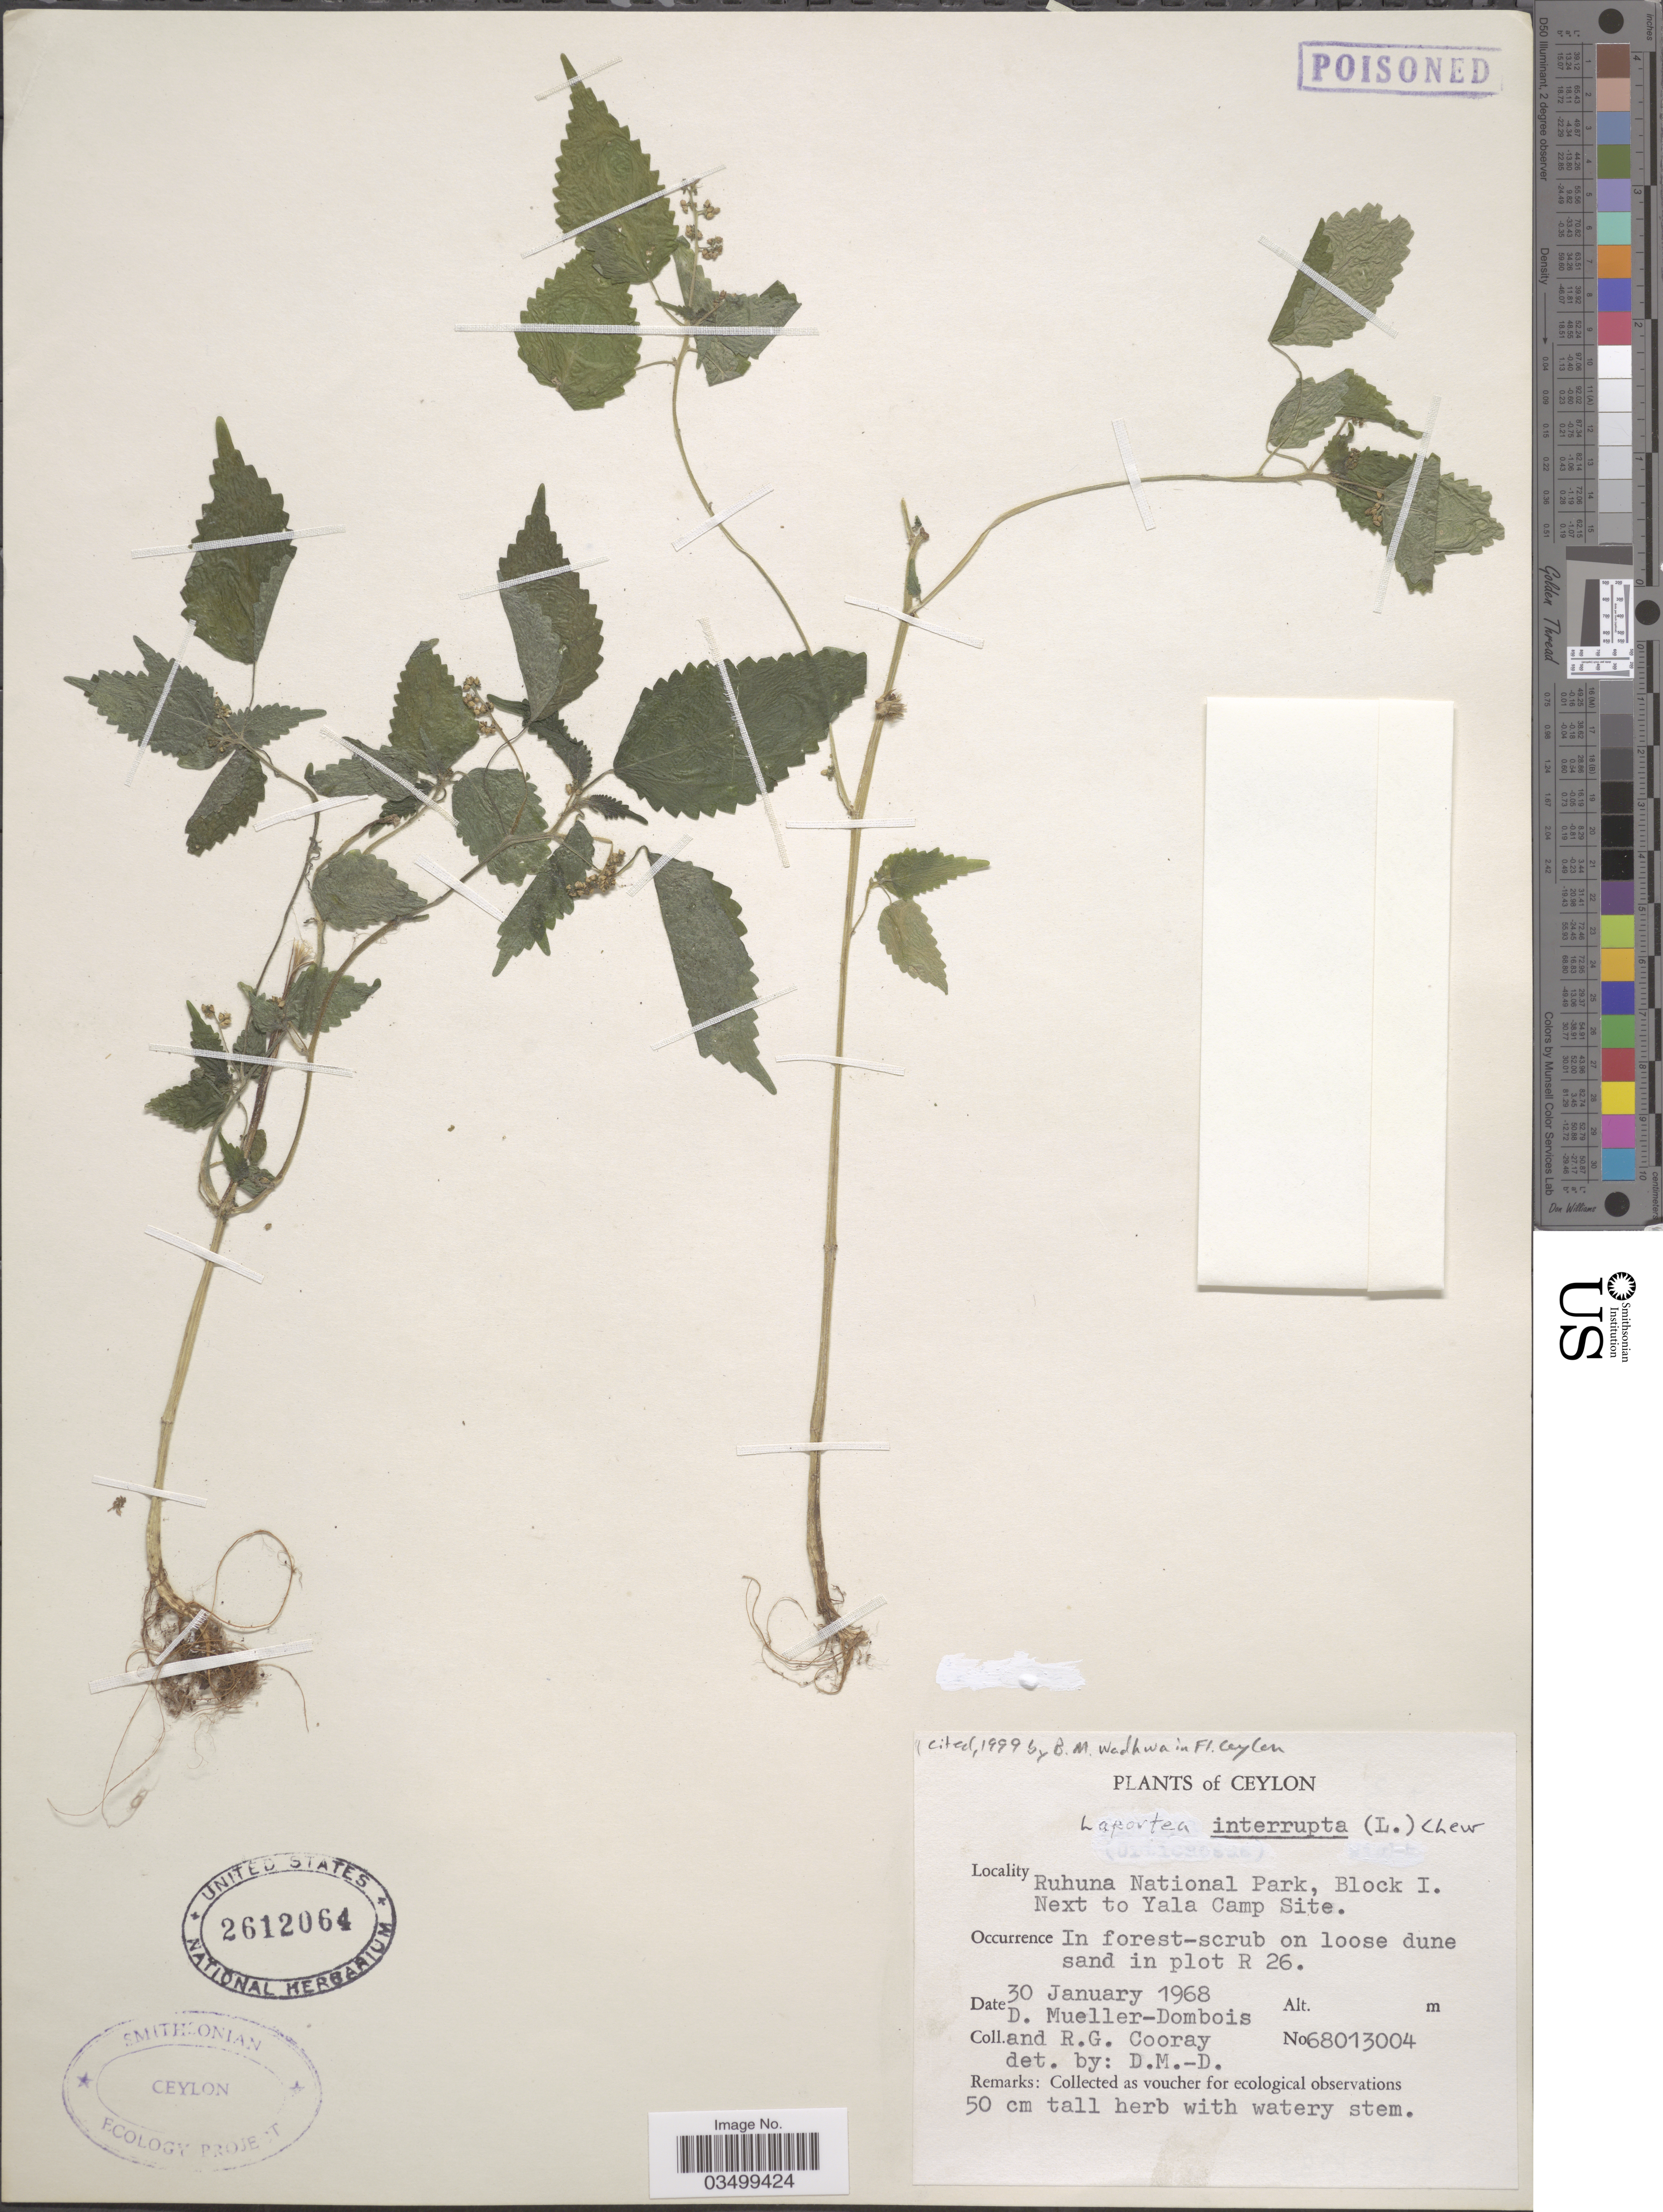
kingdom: Plantae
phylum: Tracheophyta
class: Magnoliopsida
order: Rosales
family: Urticaceae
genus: Laportea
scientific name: Laportea interrupta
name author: (L.) Chew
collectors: D. Mueller-Dombois & R. Cooray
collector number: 68013004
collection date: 1968-01-30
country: Sri Lanka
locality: Ceylon. Ruhuna National Park, Block 1. Next to Yala Camp Site. In forest-scrub on loose dune sand in plot R 26.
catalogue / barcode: US 2612064